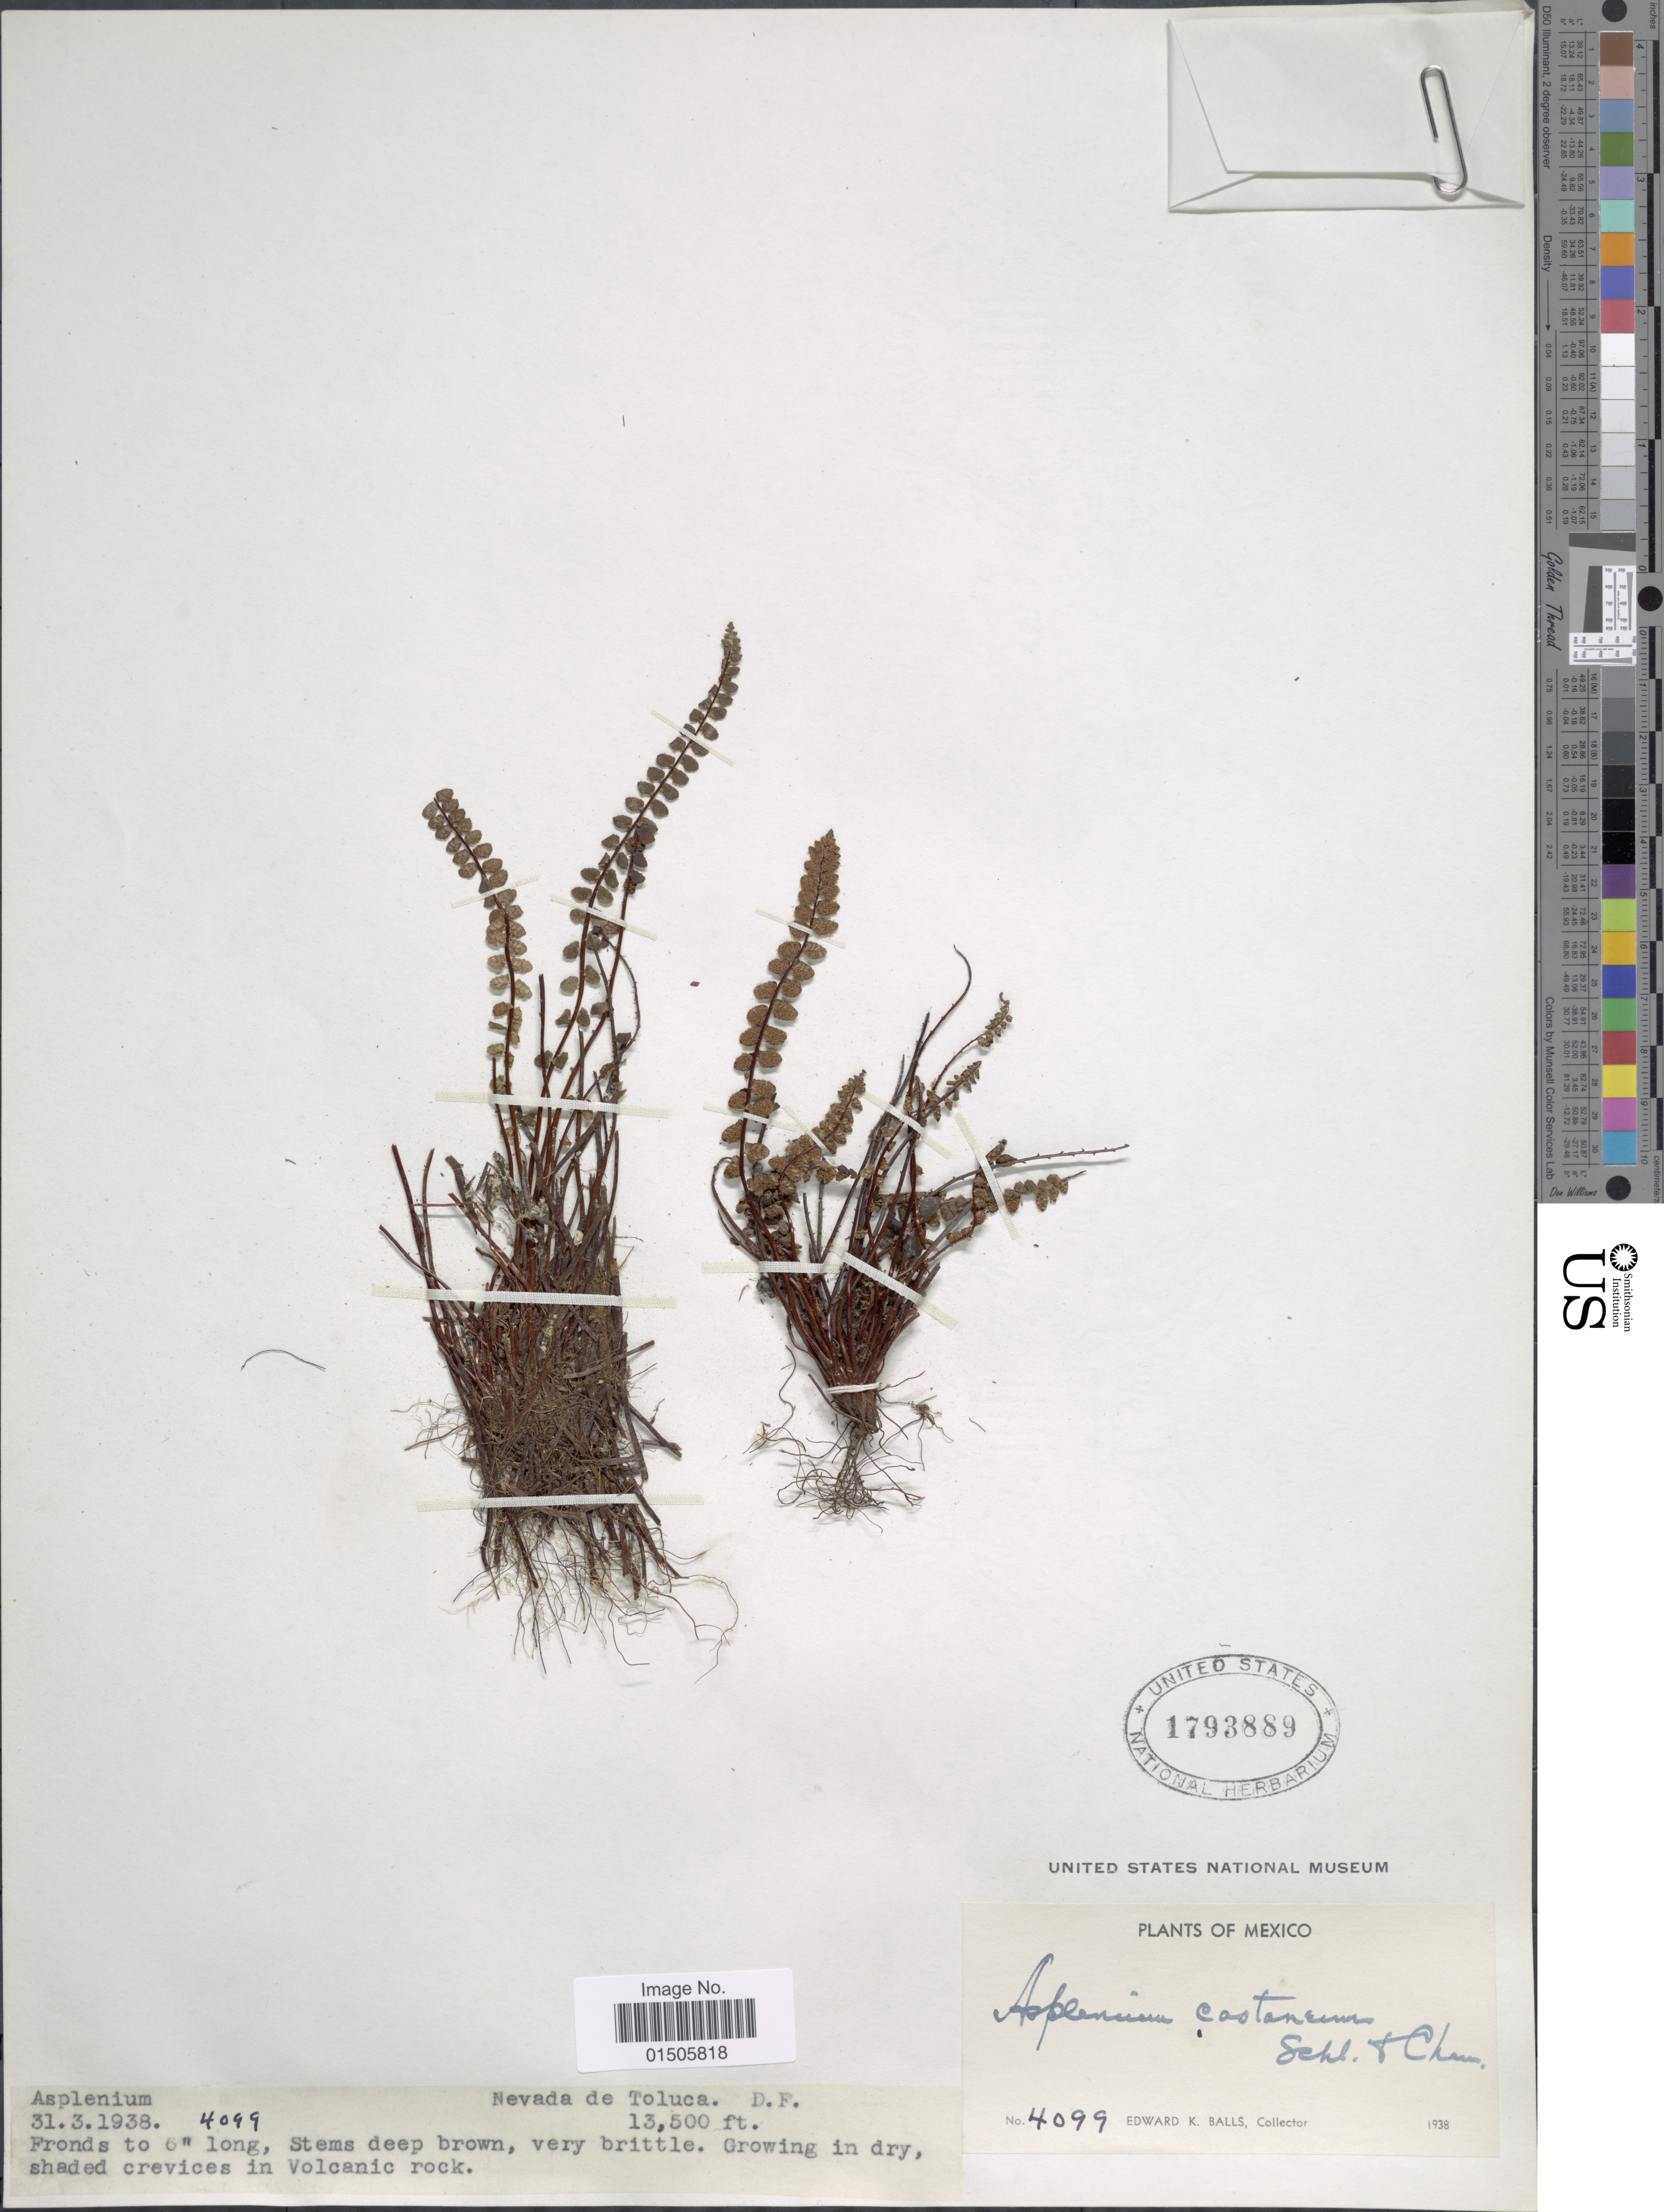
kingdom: Plantae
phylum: Tracheophyta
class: Polypodiopsida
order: Polypodiales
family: Aspleniaceae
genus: Asplenium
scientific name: Asplenium castaneum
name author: Schltdl. & Cham.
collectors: E. K. Balls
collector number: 4099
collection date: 1938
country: Mexico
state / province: Distrito Federal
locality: Nevada de Toluca. D.F.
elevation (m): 4115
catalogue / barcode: US 1793889